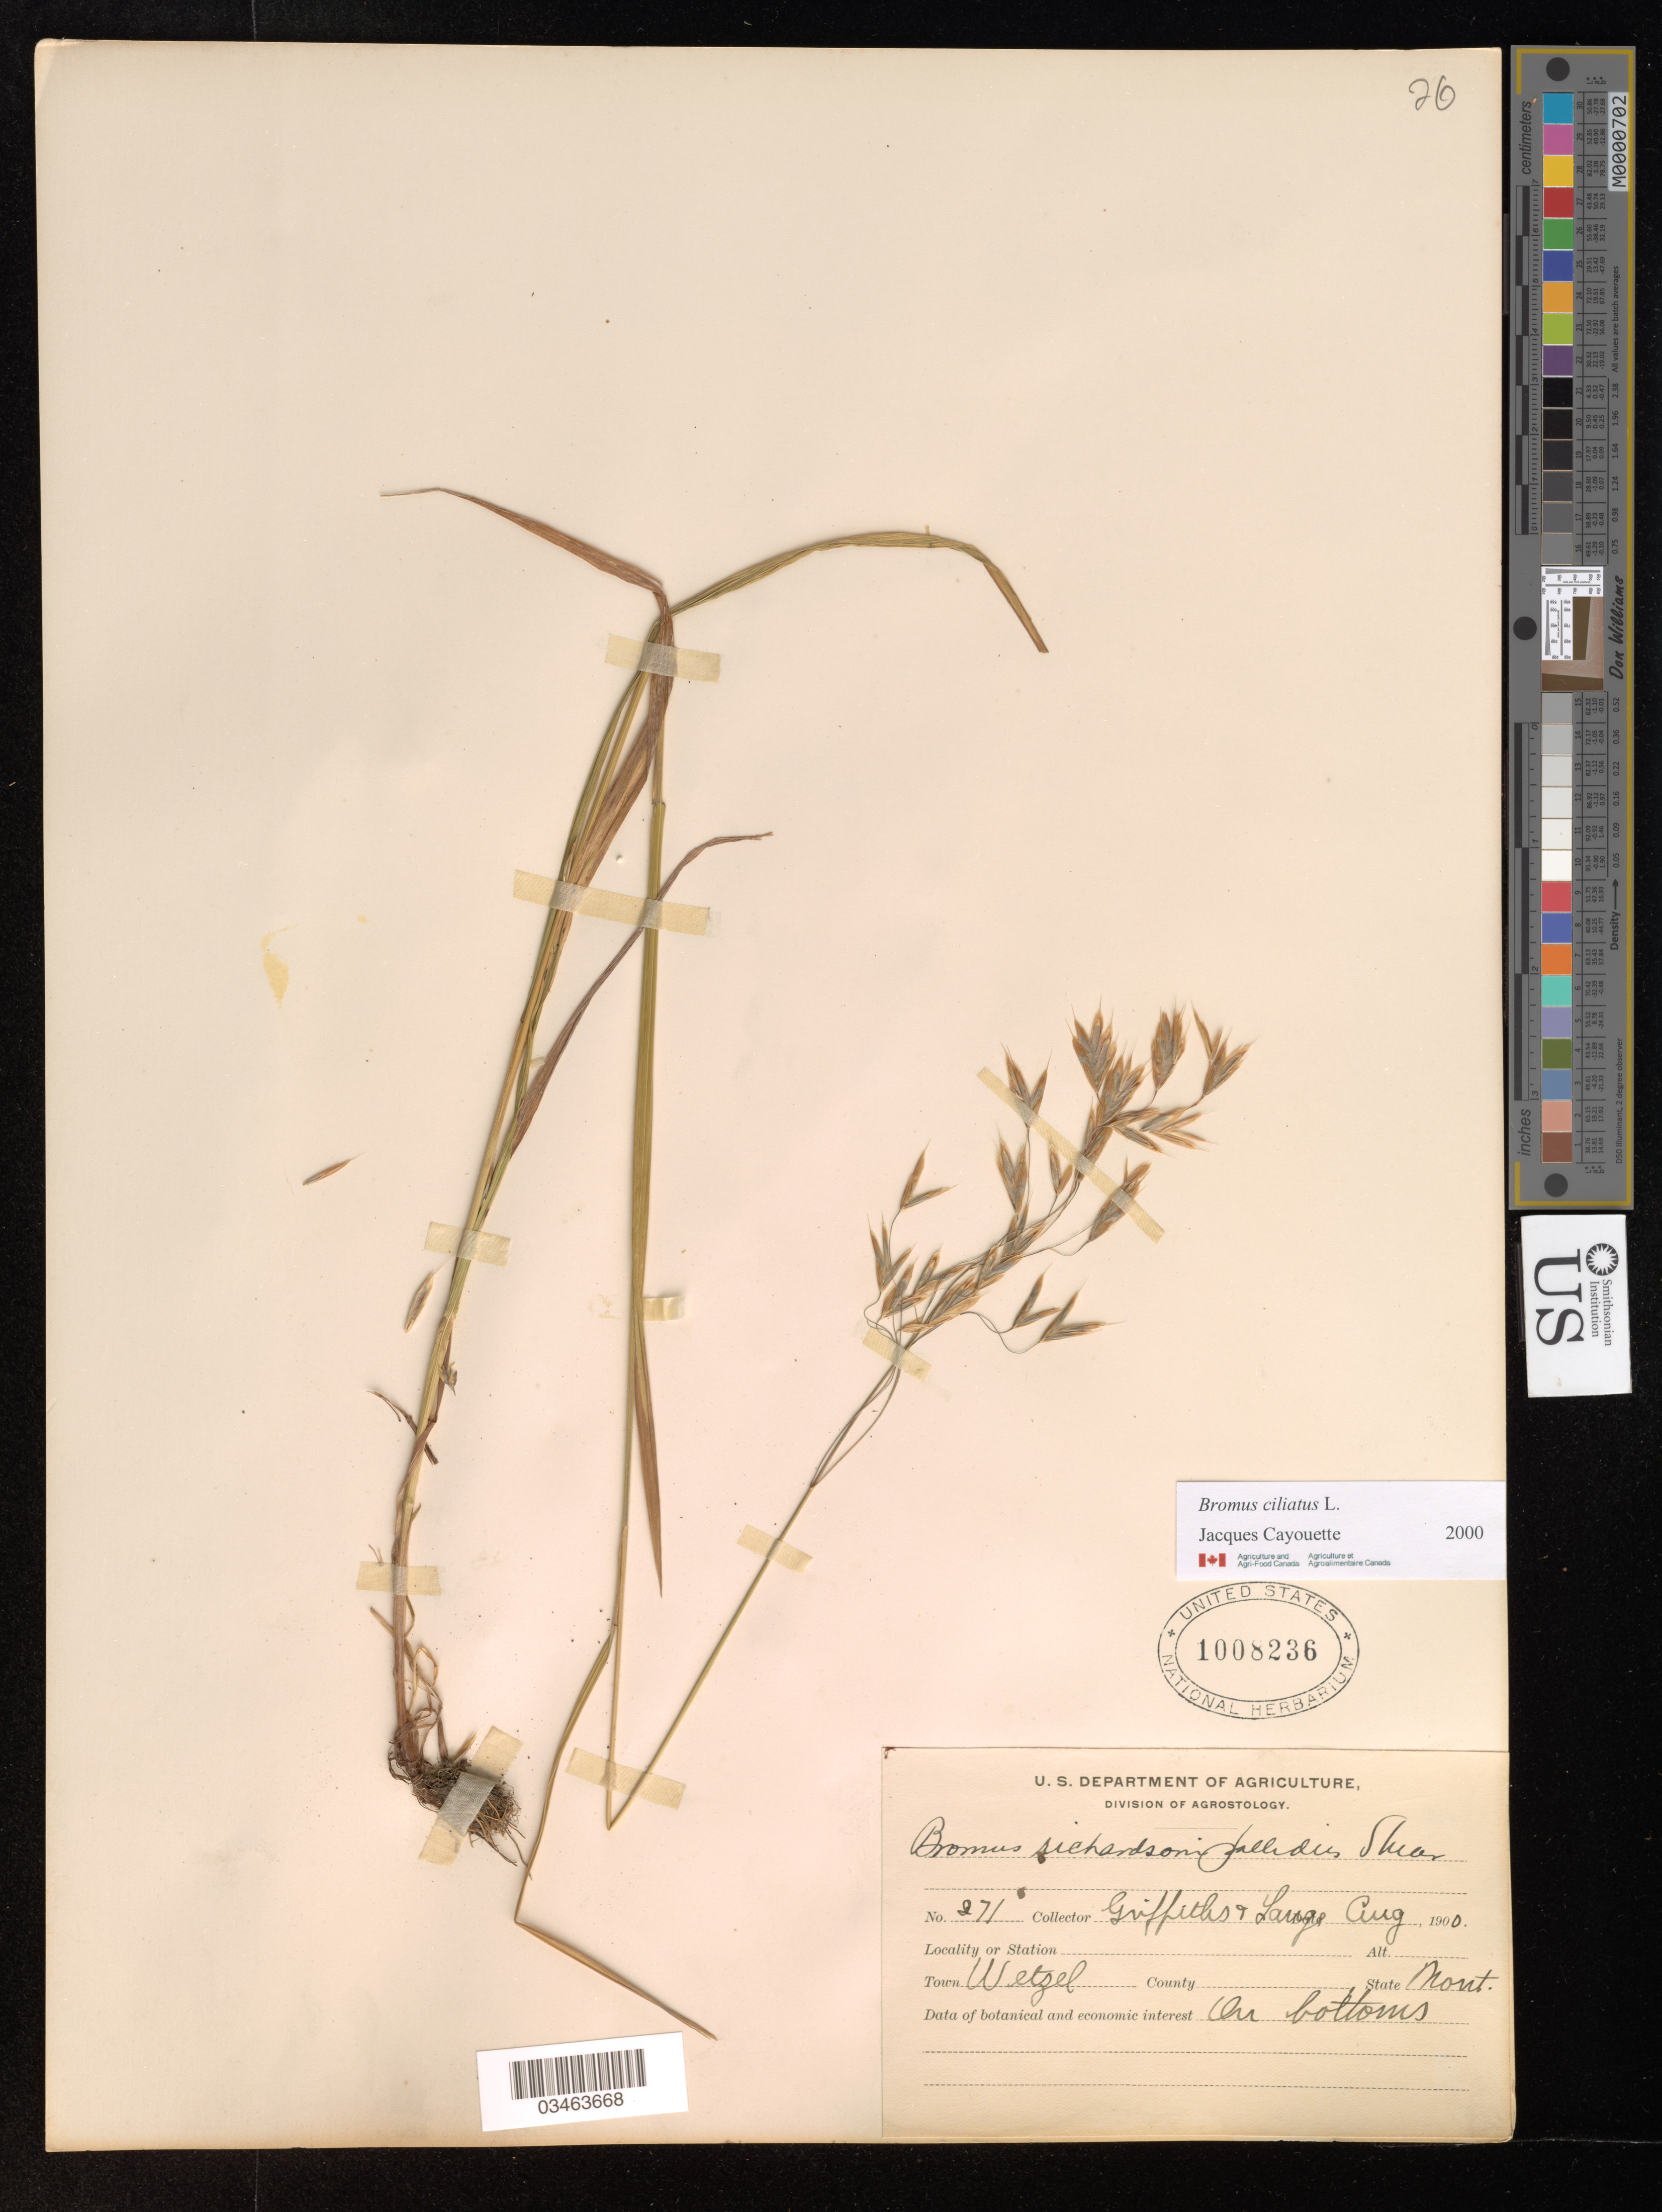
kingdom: Plantae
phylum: Tracheophyta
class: Liliopsida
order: Poales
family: Poaceae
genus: Bromus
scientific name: Bromus ciliatus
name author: L.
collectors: -- Griffiths & Lang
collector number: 271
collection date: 1900-08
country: United States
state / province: Montana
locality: Town Wetzel.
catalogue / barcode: US 1008236